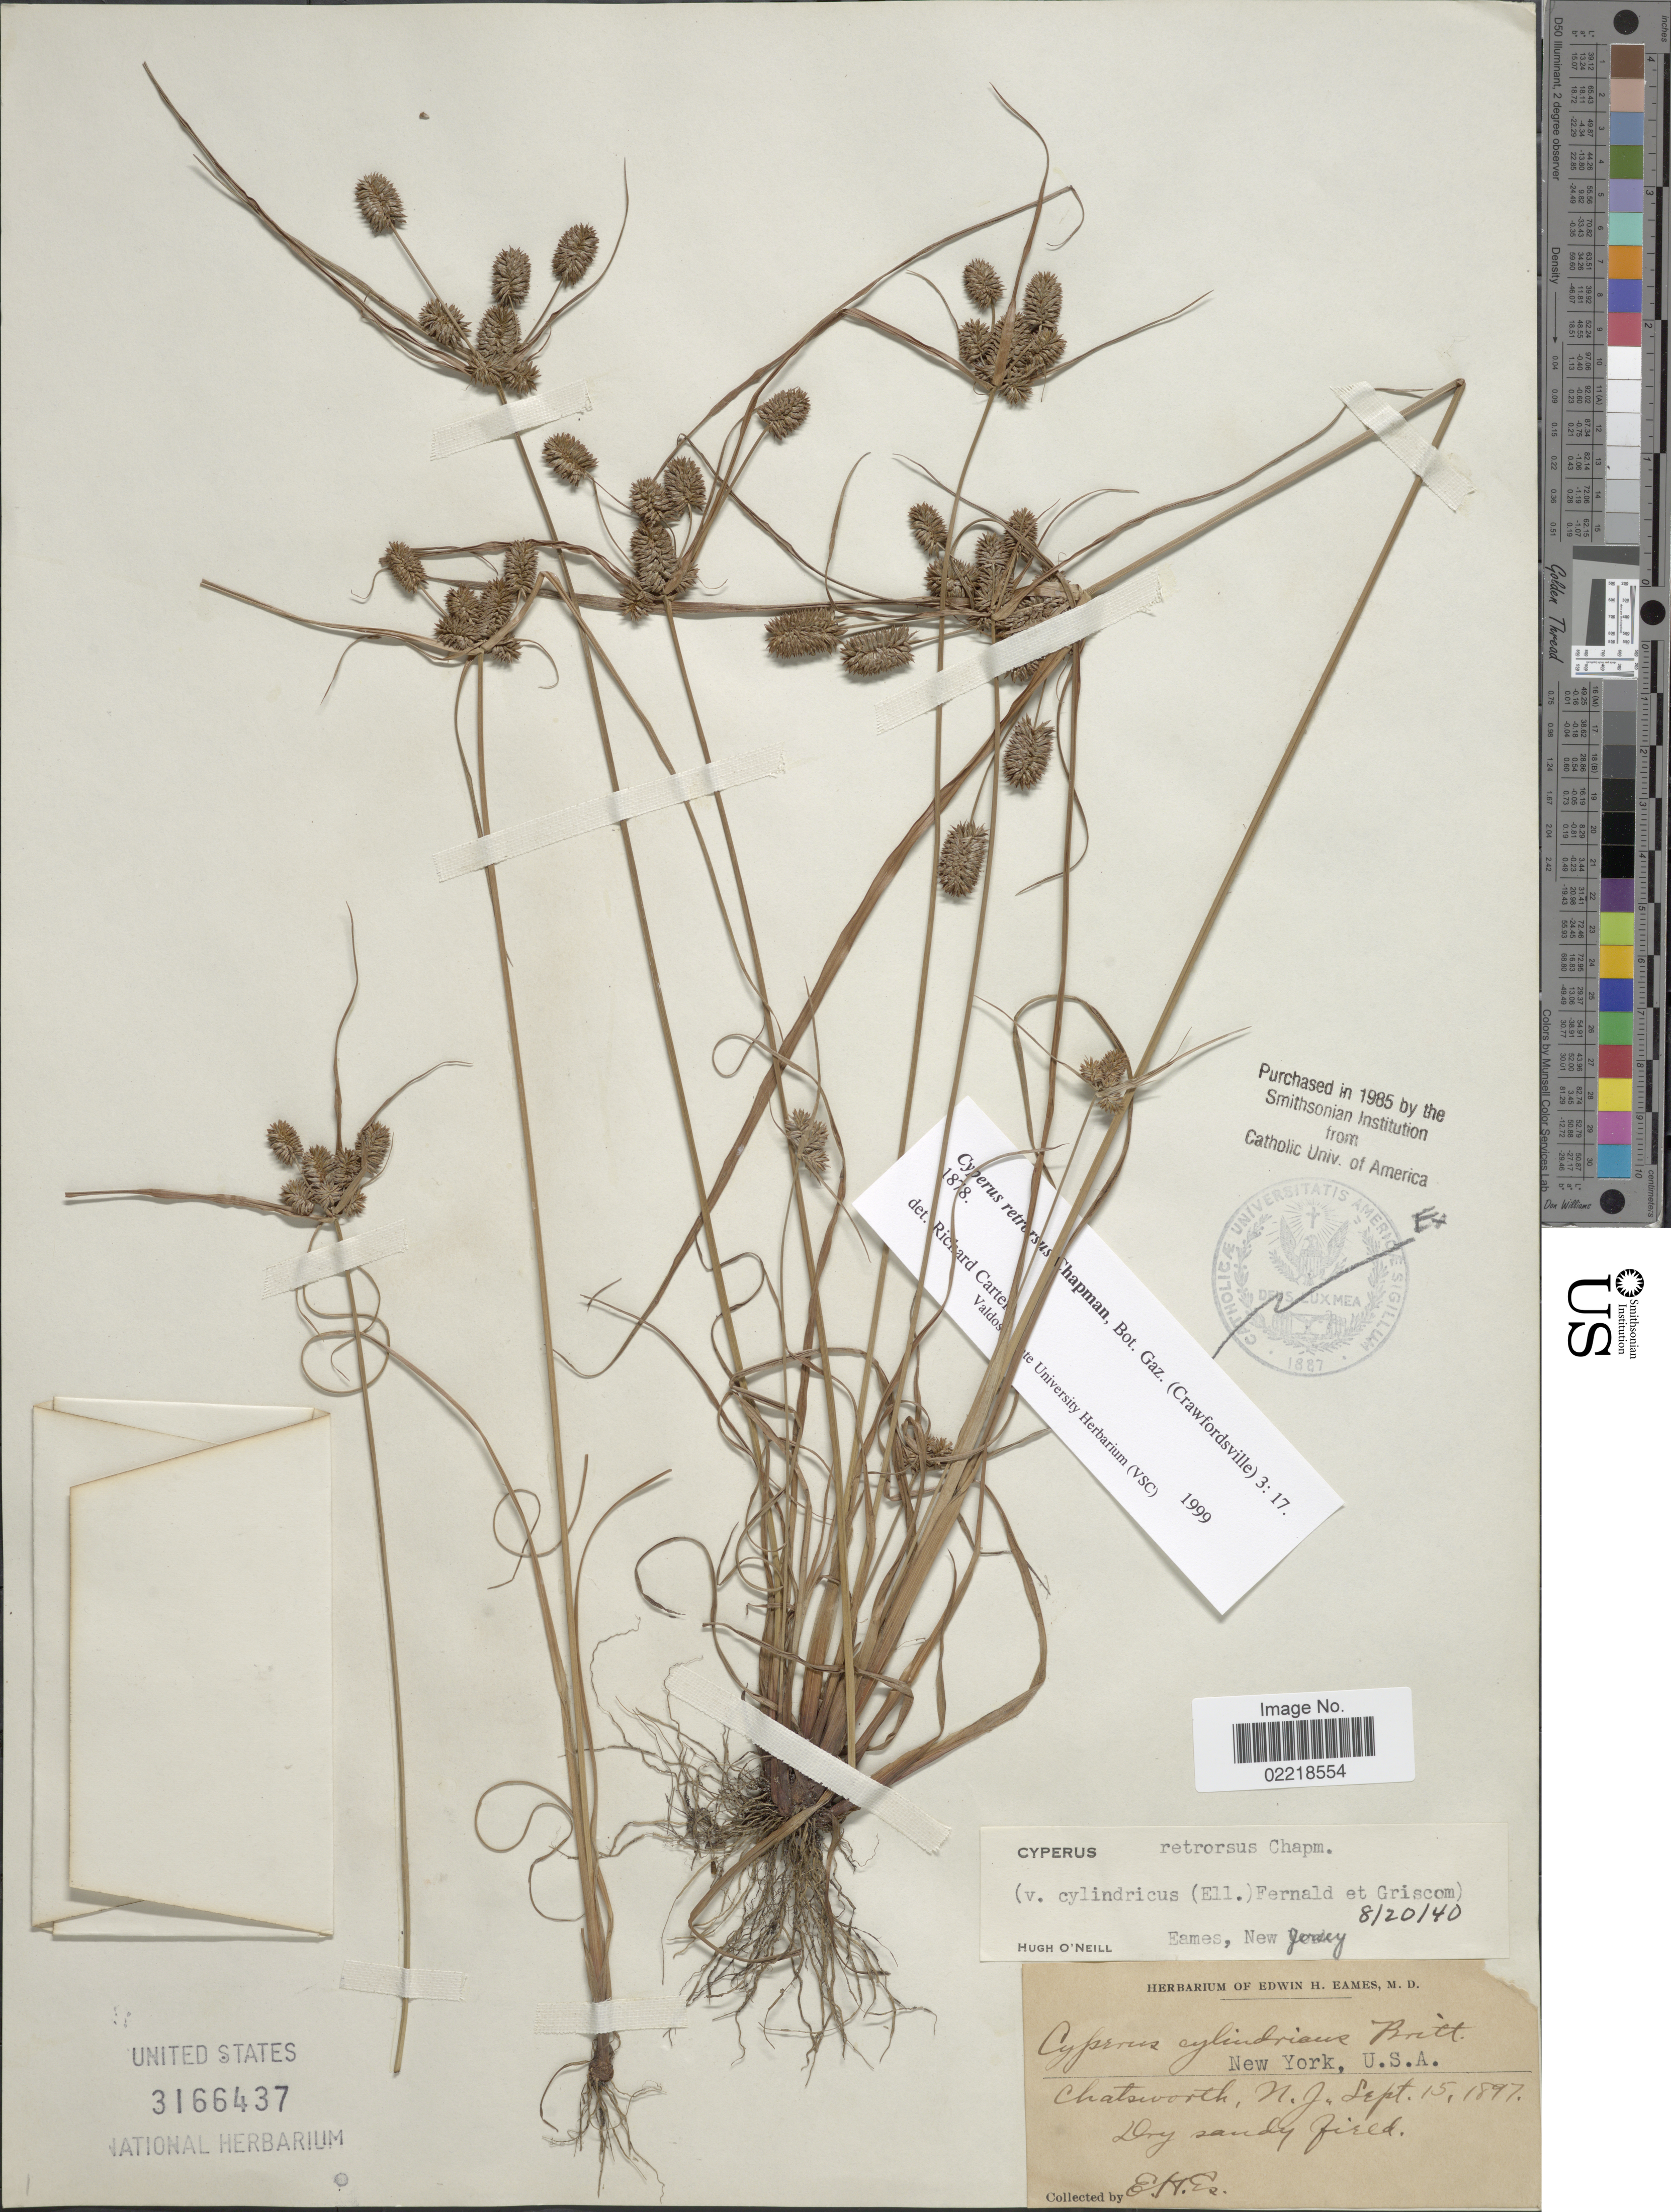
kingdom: Plantae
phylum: Tracheophyta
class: Liliopsida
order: Poales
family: Cyperaceae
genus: Cyperus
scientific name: Cyperus retrorsus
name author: Chapm.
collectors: E. H. Eames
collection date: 1897-09-15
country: United States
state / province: New Jersey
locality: Chatsworth, dry sandy field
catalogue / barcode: US 3166437